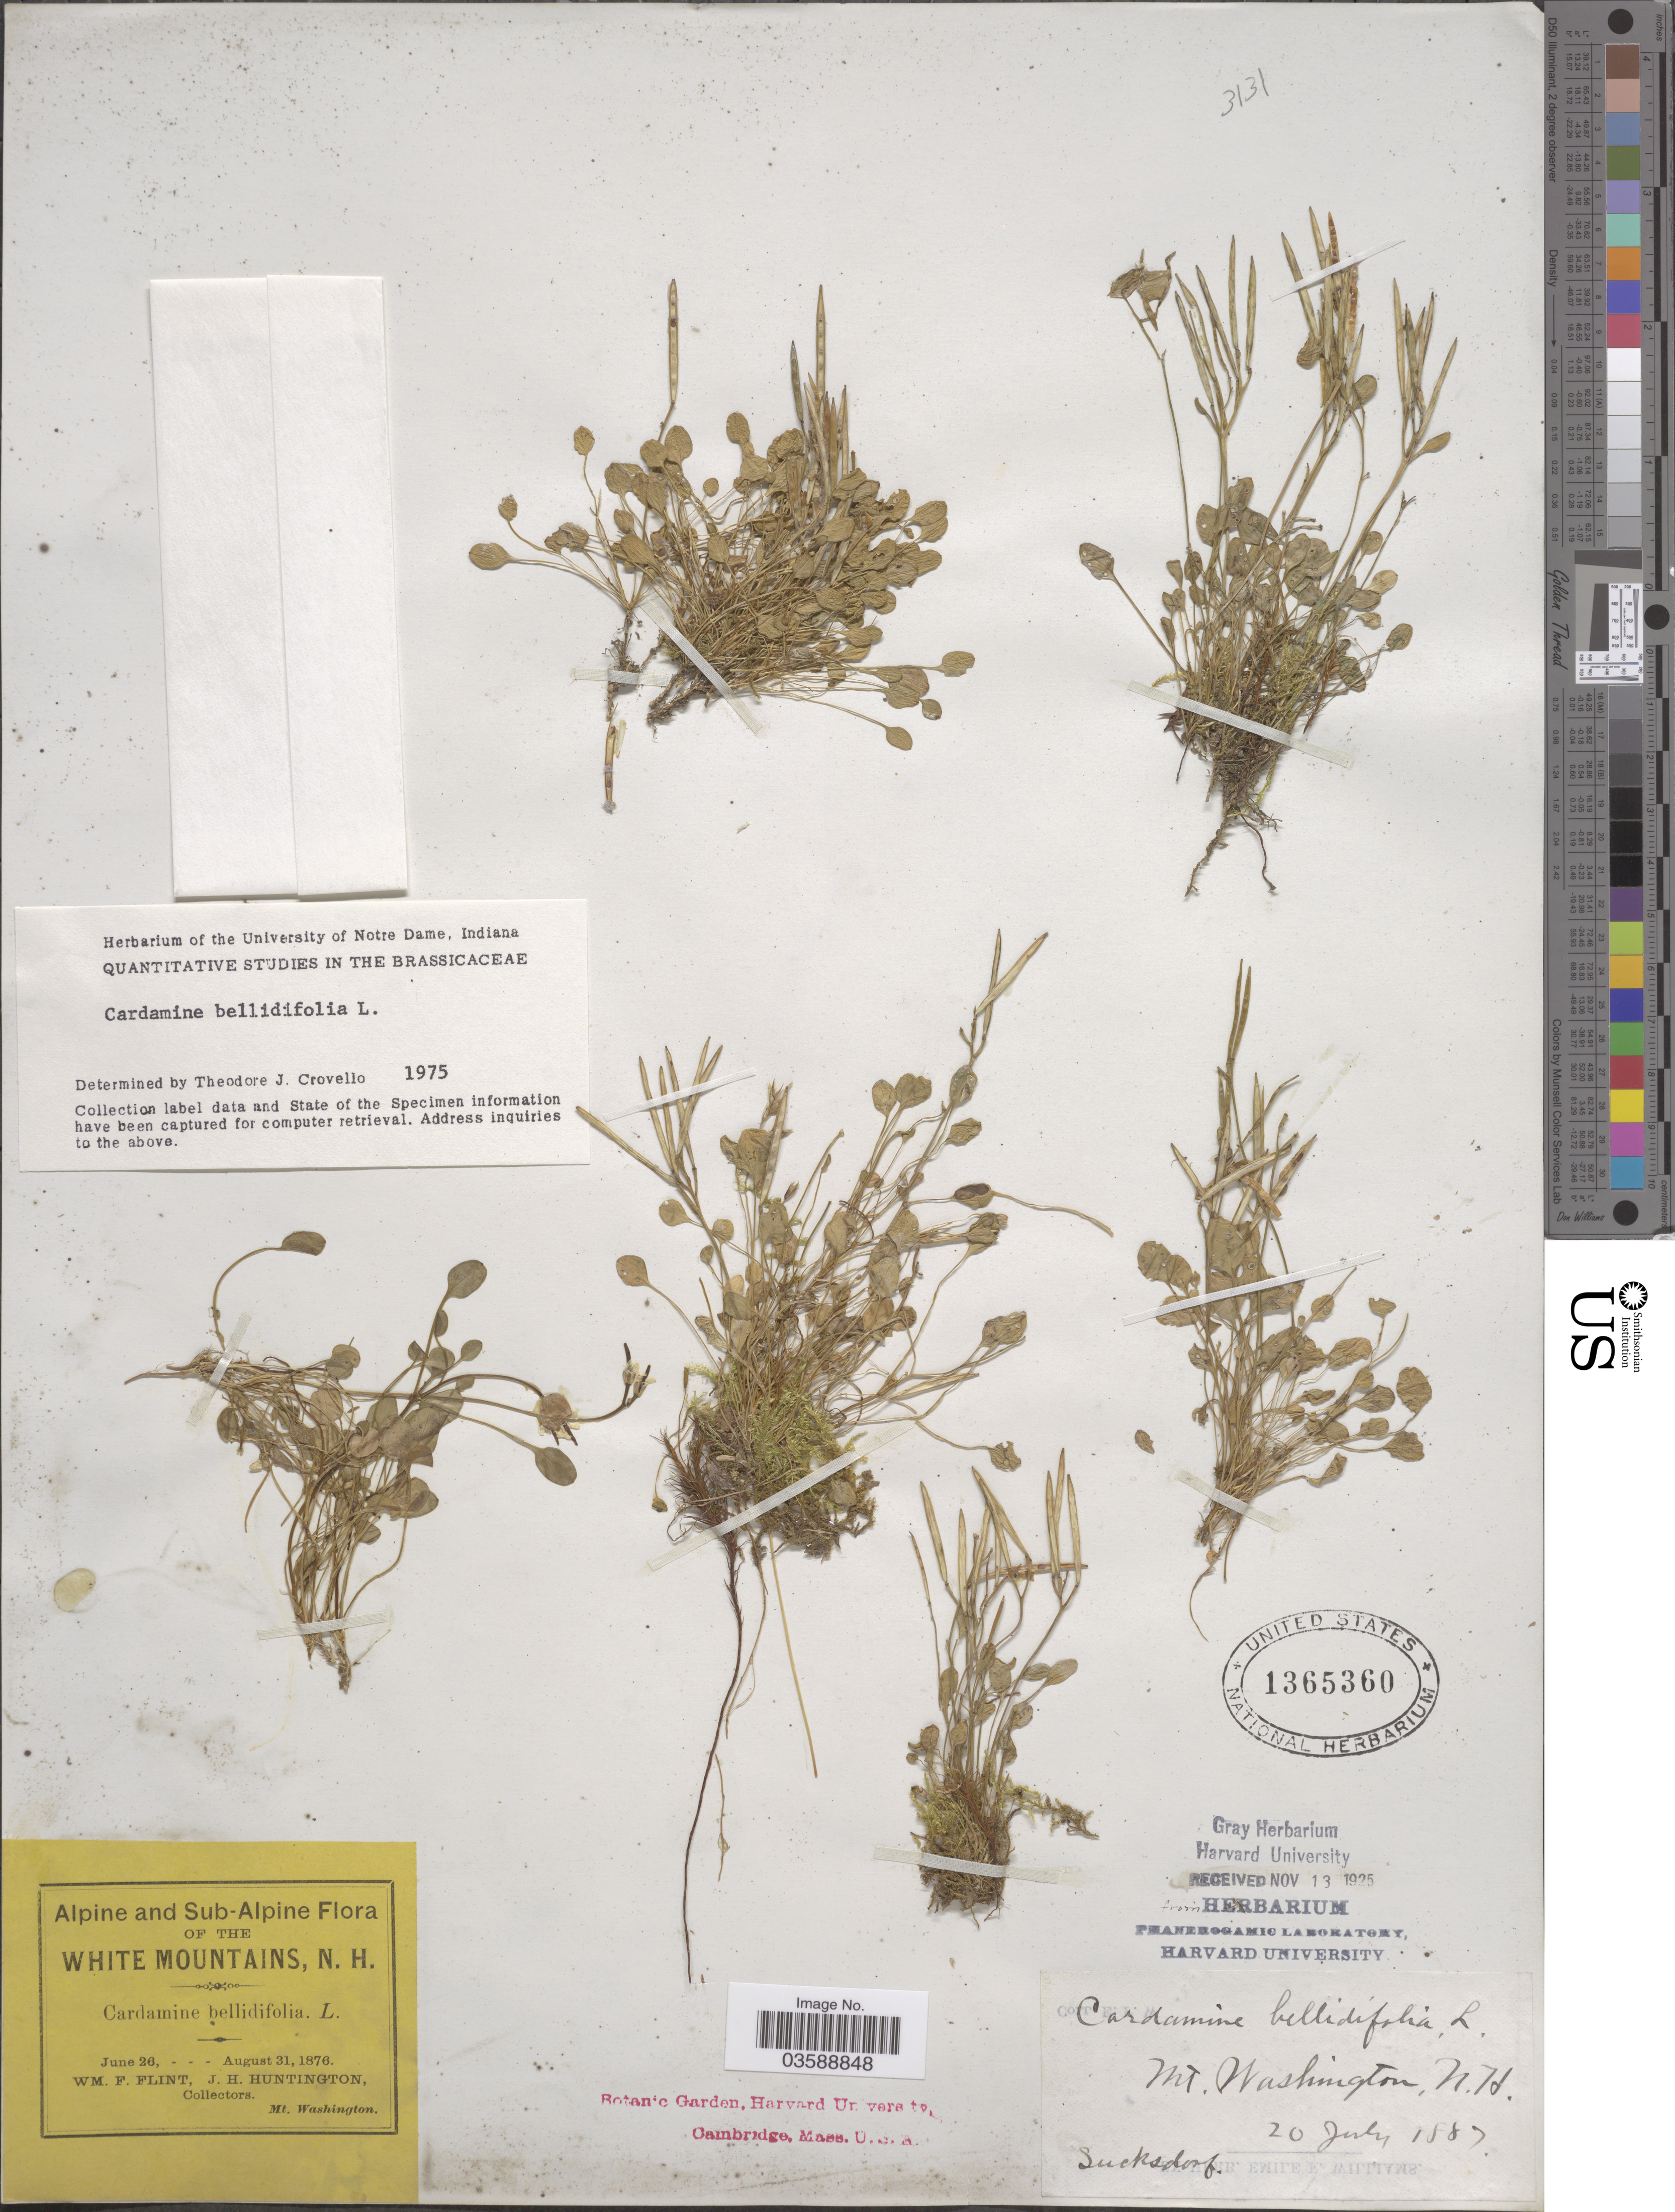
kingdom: Plantae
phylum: Tracheophyta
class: Magnoliopsida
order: Brassicales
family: Brassicaceae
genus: Cardamine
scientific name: Cardamine bellidifolia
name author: L.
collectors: W. Flint & J. Huntington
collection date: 1876-06-26/1876-08-31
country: United States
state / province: New Hampshire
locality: Mt Washington. White Mountains.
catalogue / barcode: US 1365360